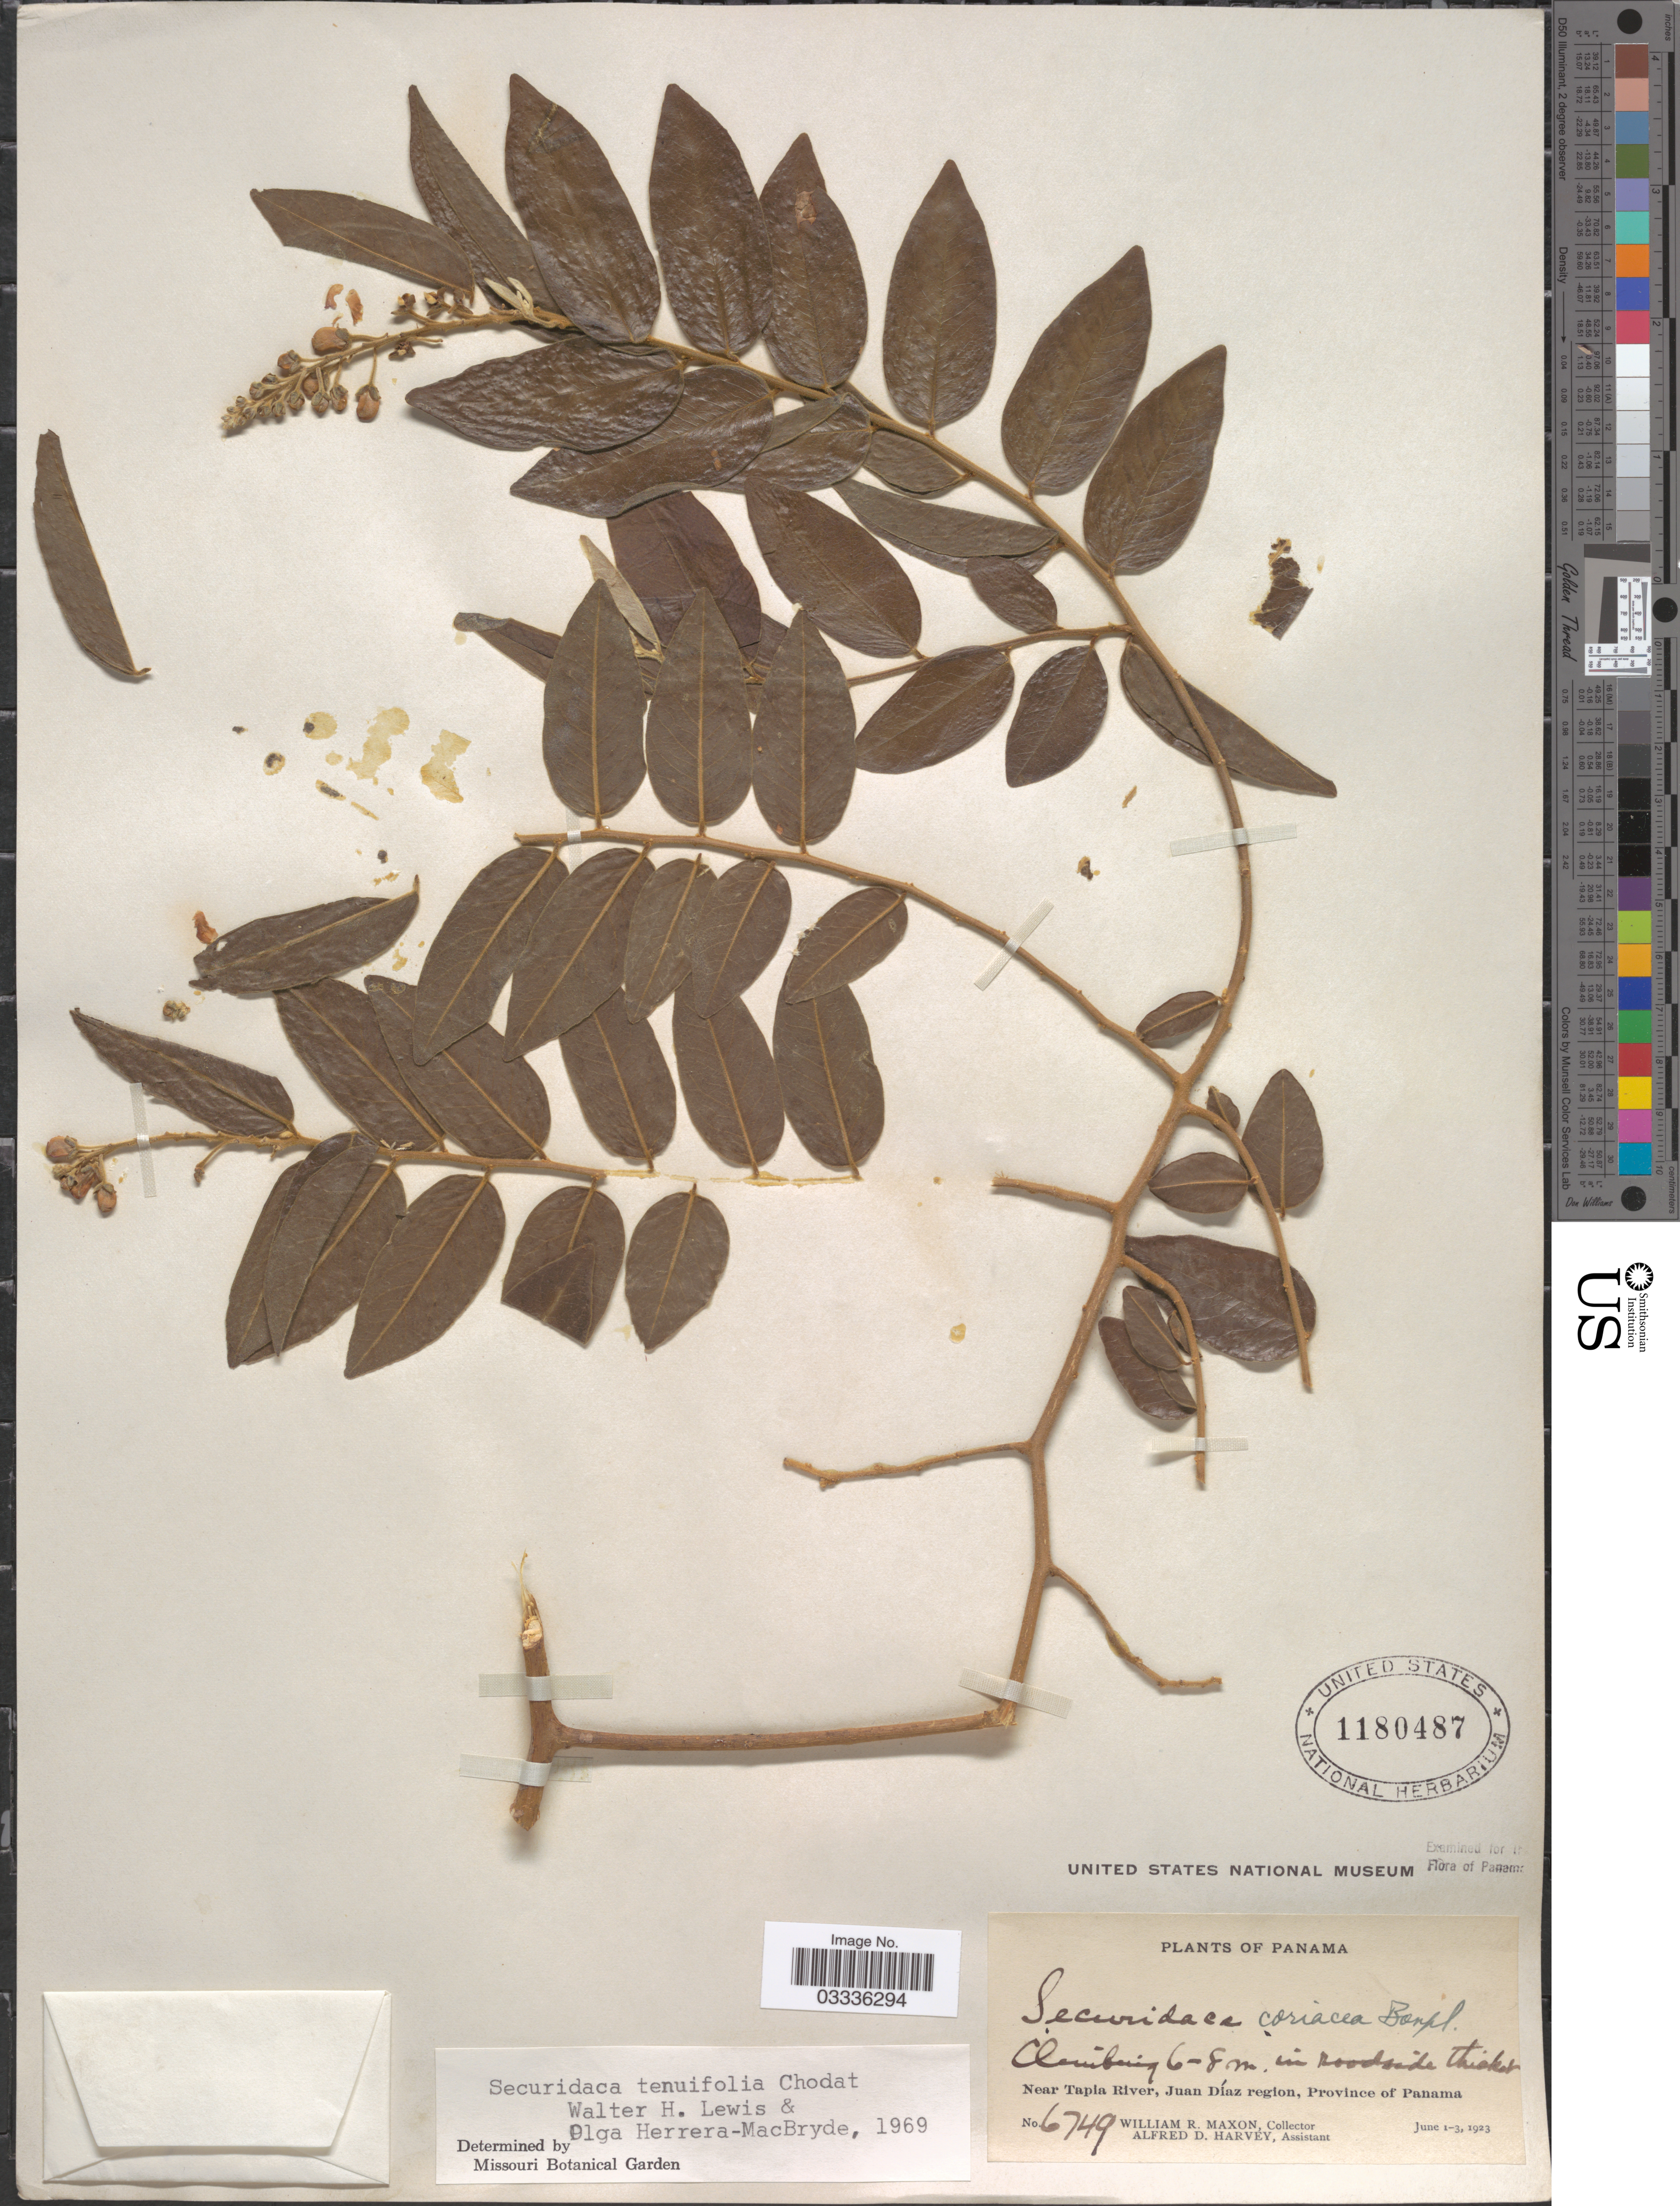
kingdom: Plantae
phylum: Tracheophyta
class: Magnoliopsida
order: Fabales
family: Polygalaceae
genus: Securidaca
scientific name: Securidaca tenuifolia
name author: Chodat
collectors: W. R. Maxon & A. D. Harvey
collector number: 6749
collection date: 1923-06-01/1923-06-03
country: Panama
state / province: Panamá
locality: Near Tapia River, Juan Díaz region.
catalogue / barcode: US 1180487